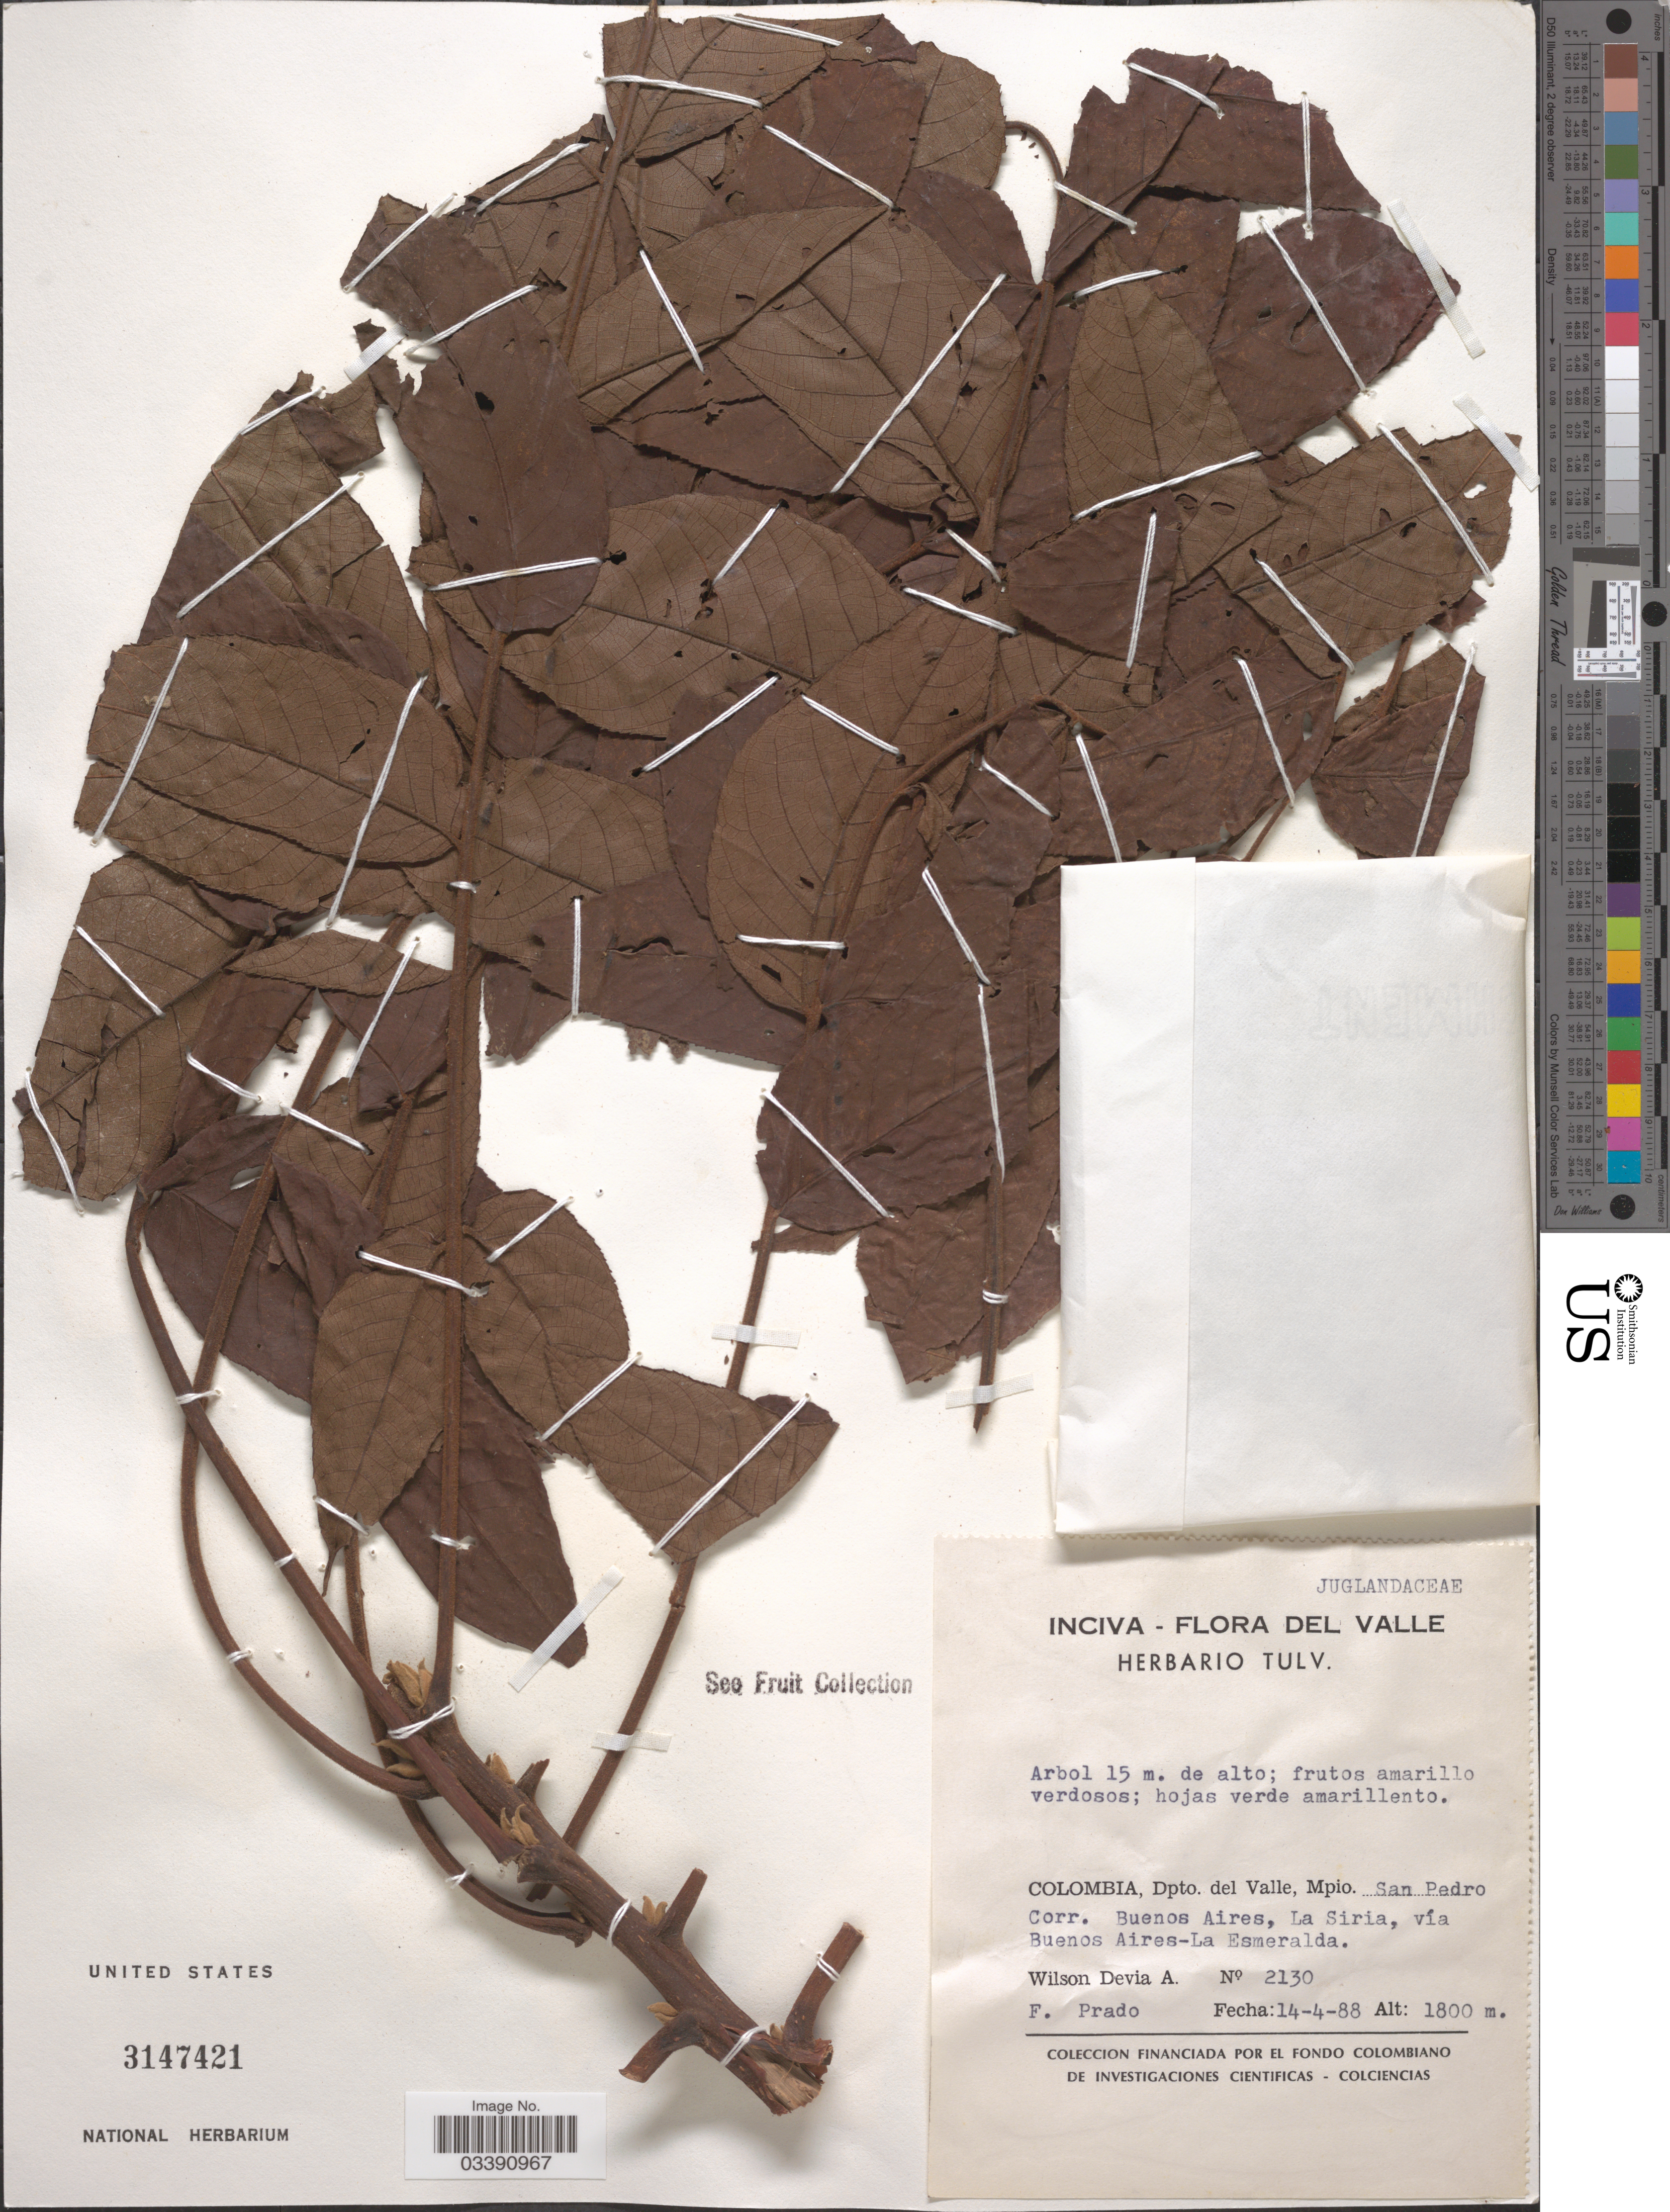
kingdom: Plantae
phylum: Tracheophyta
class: Magnoliopsida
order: Fagales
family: Juglandaceae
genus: Juglans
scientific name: Juglans sp.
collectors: W. Devia A. & F. Prado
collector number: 2130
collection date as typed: Transcribed d/m/y: 14/4/88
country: Colombia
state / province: Valle del Cauca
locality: Dpto. del Valle, Mpio. San Pedro Corr. Buenos Aires, La Siria, vía Buenos Aires-La Esmeralda.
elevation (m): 1800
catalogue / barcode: US 3147421